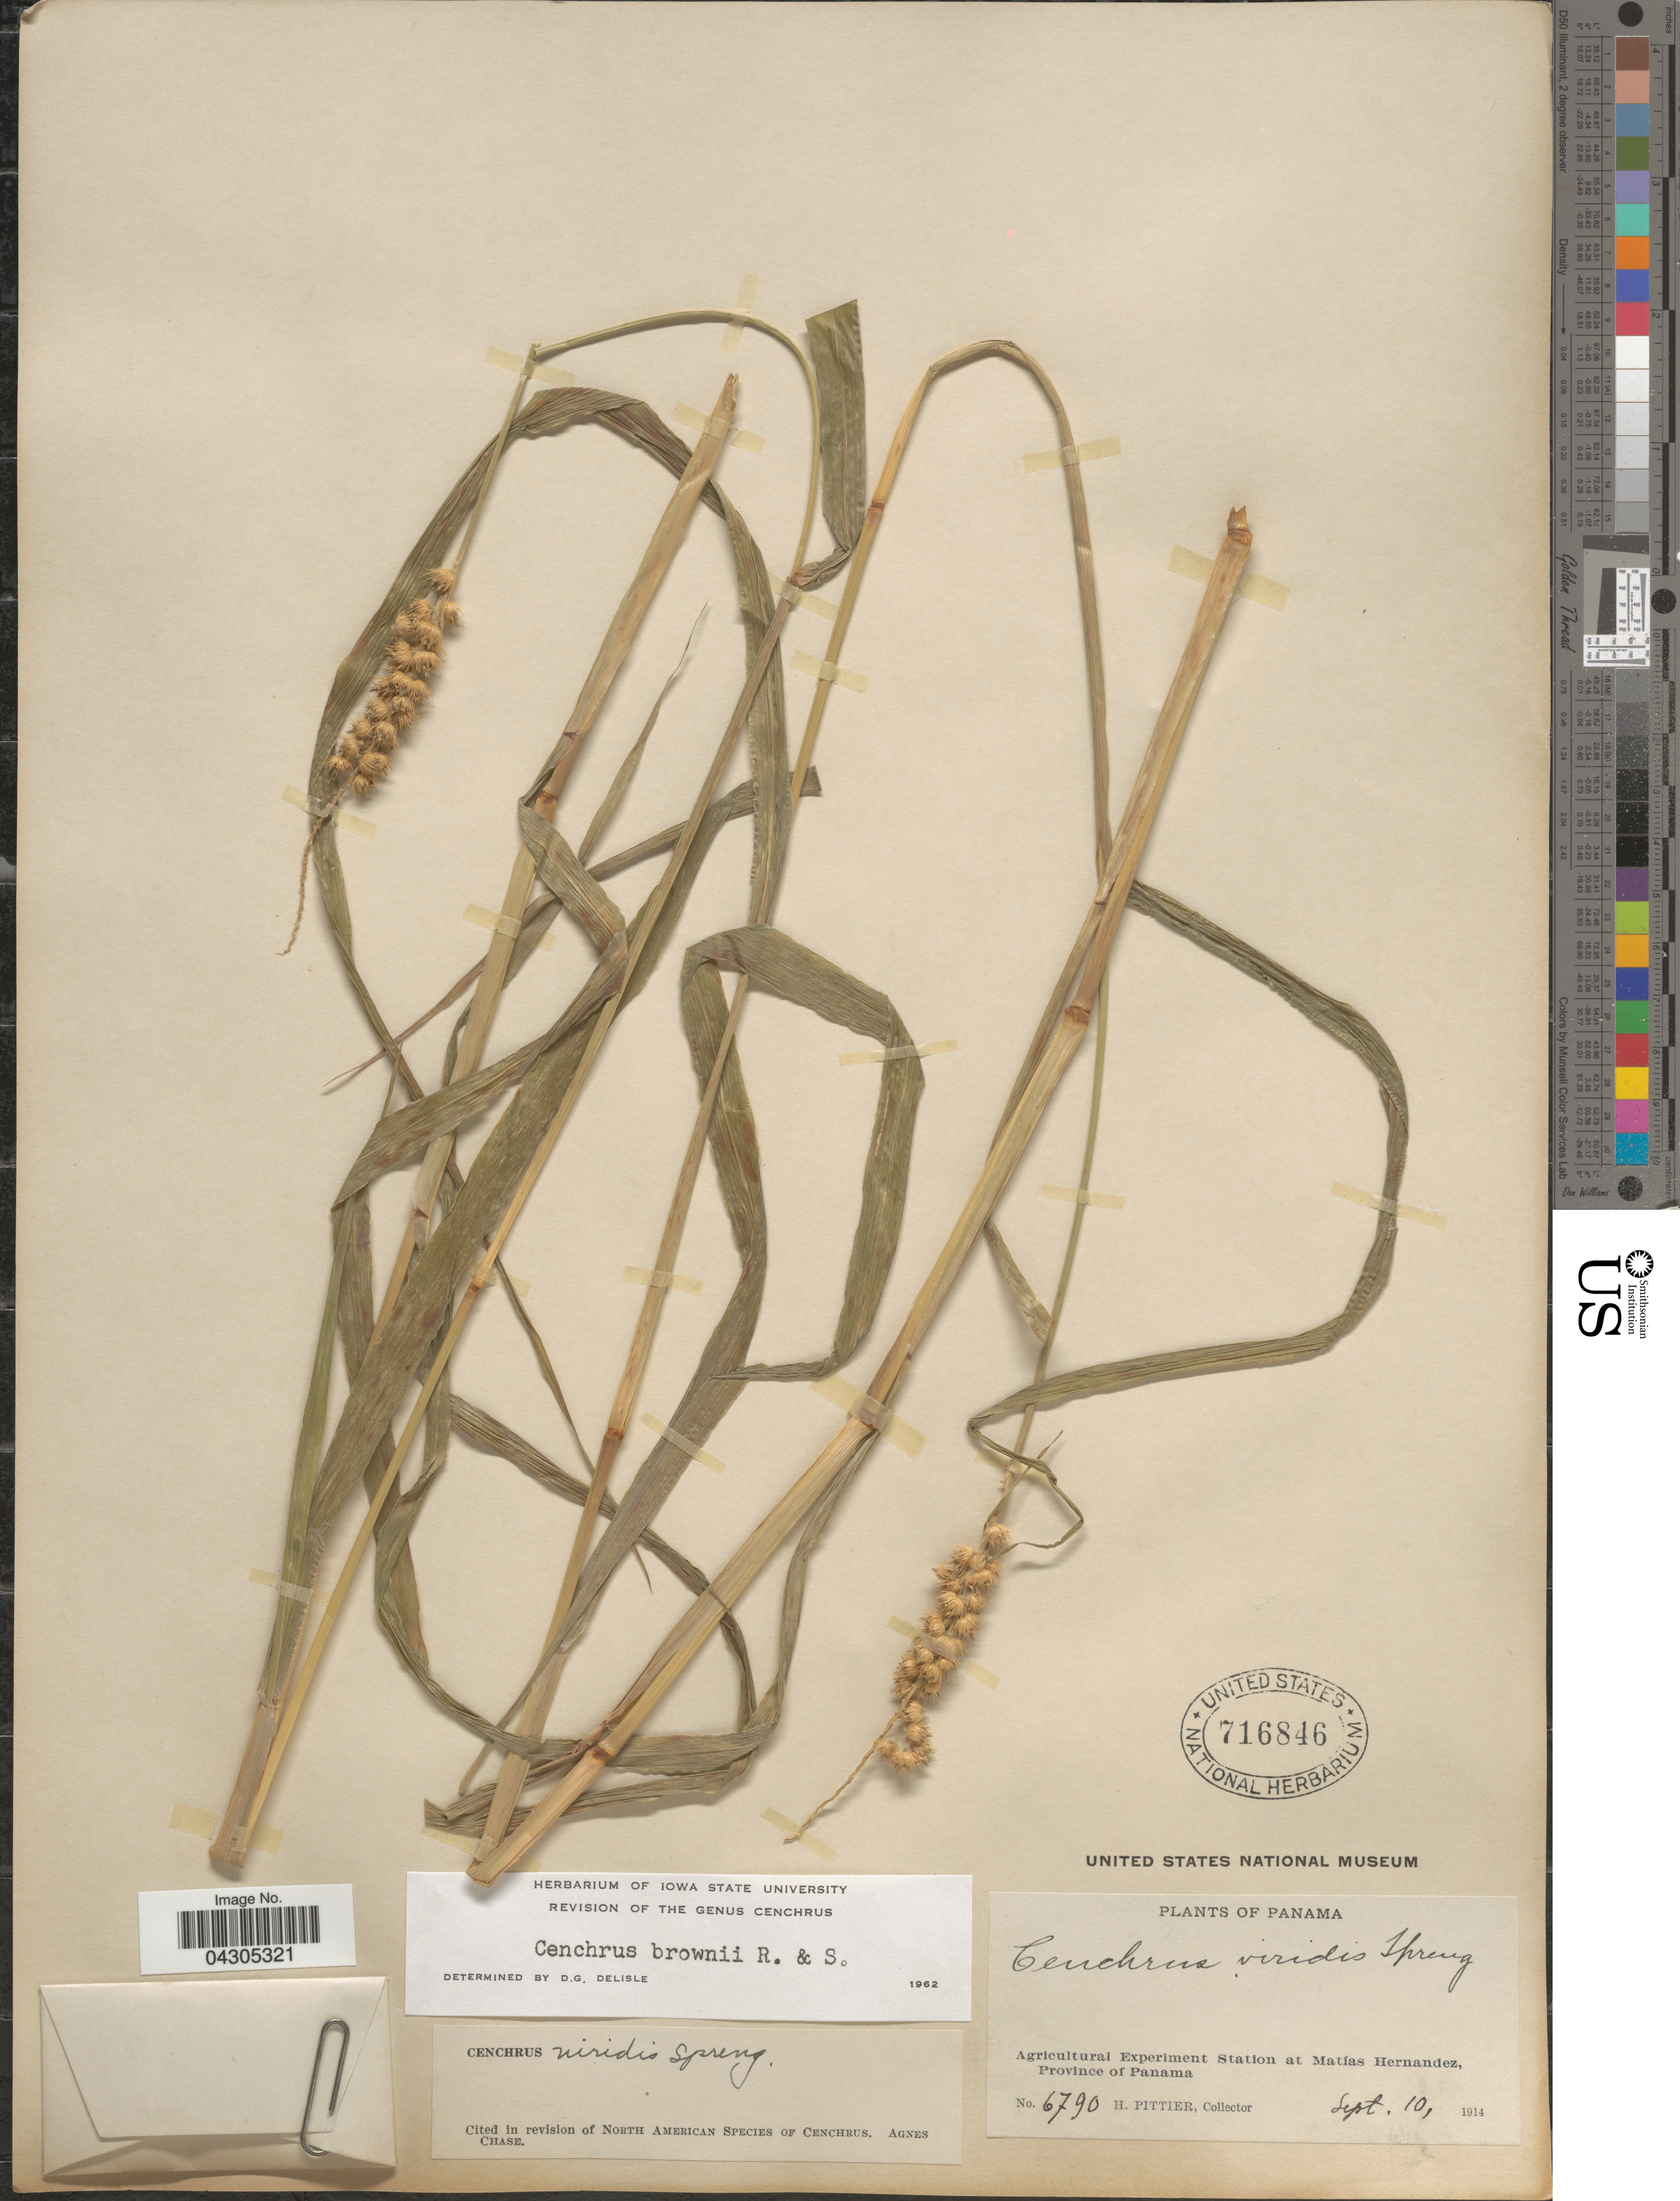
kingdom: Plantae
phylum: Tracheophyta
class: Liliopsida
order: Poales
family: Poaceae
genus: Cenchrus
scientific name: Cenchrus brownii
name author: Roem. & Schult.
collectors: H. F. Pittier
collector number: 6790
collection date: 1914-09-10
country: Panama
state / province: Panamá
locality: Agricultural Experiment Station at Matías Hernandez.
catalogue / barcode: US 716846